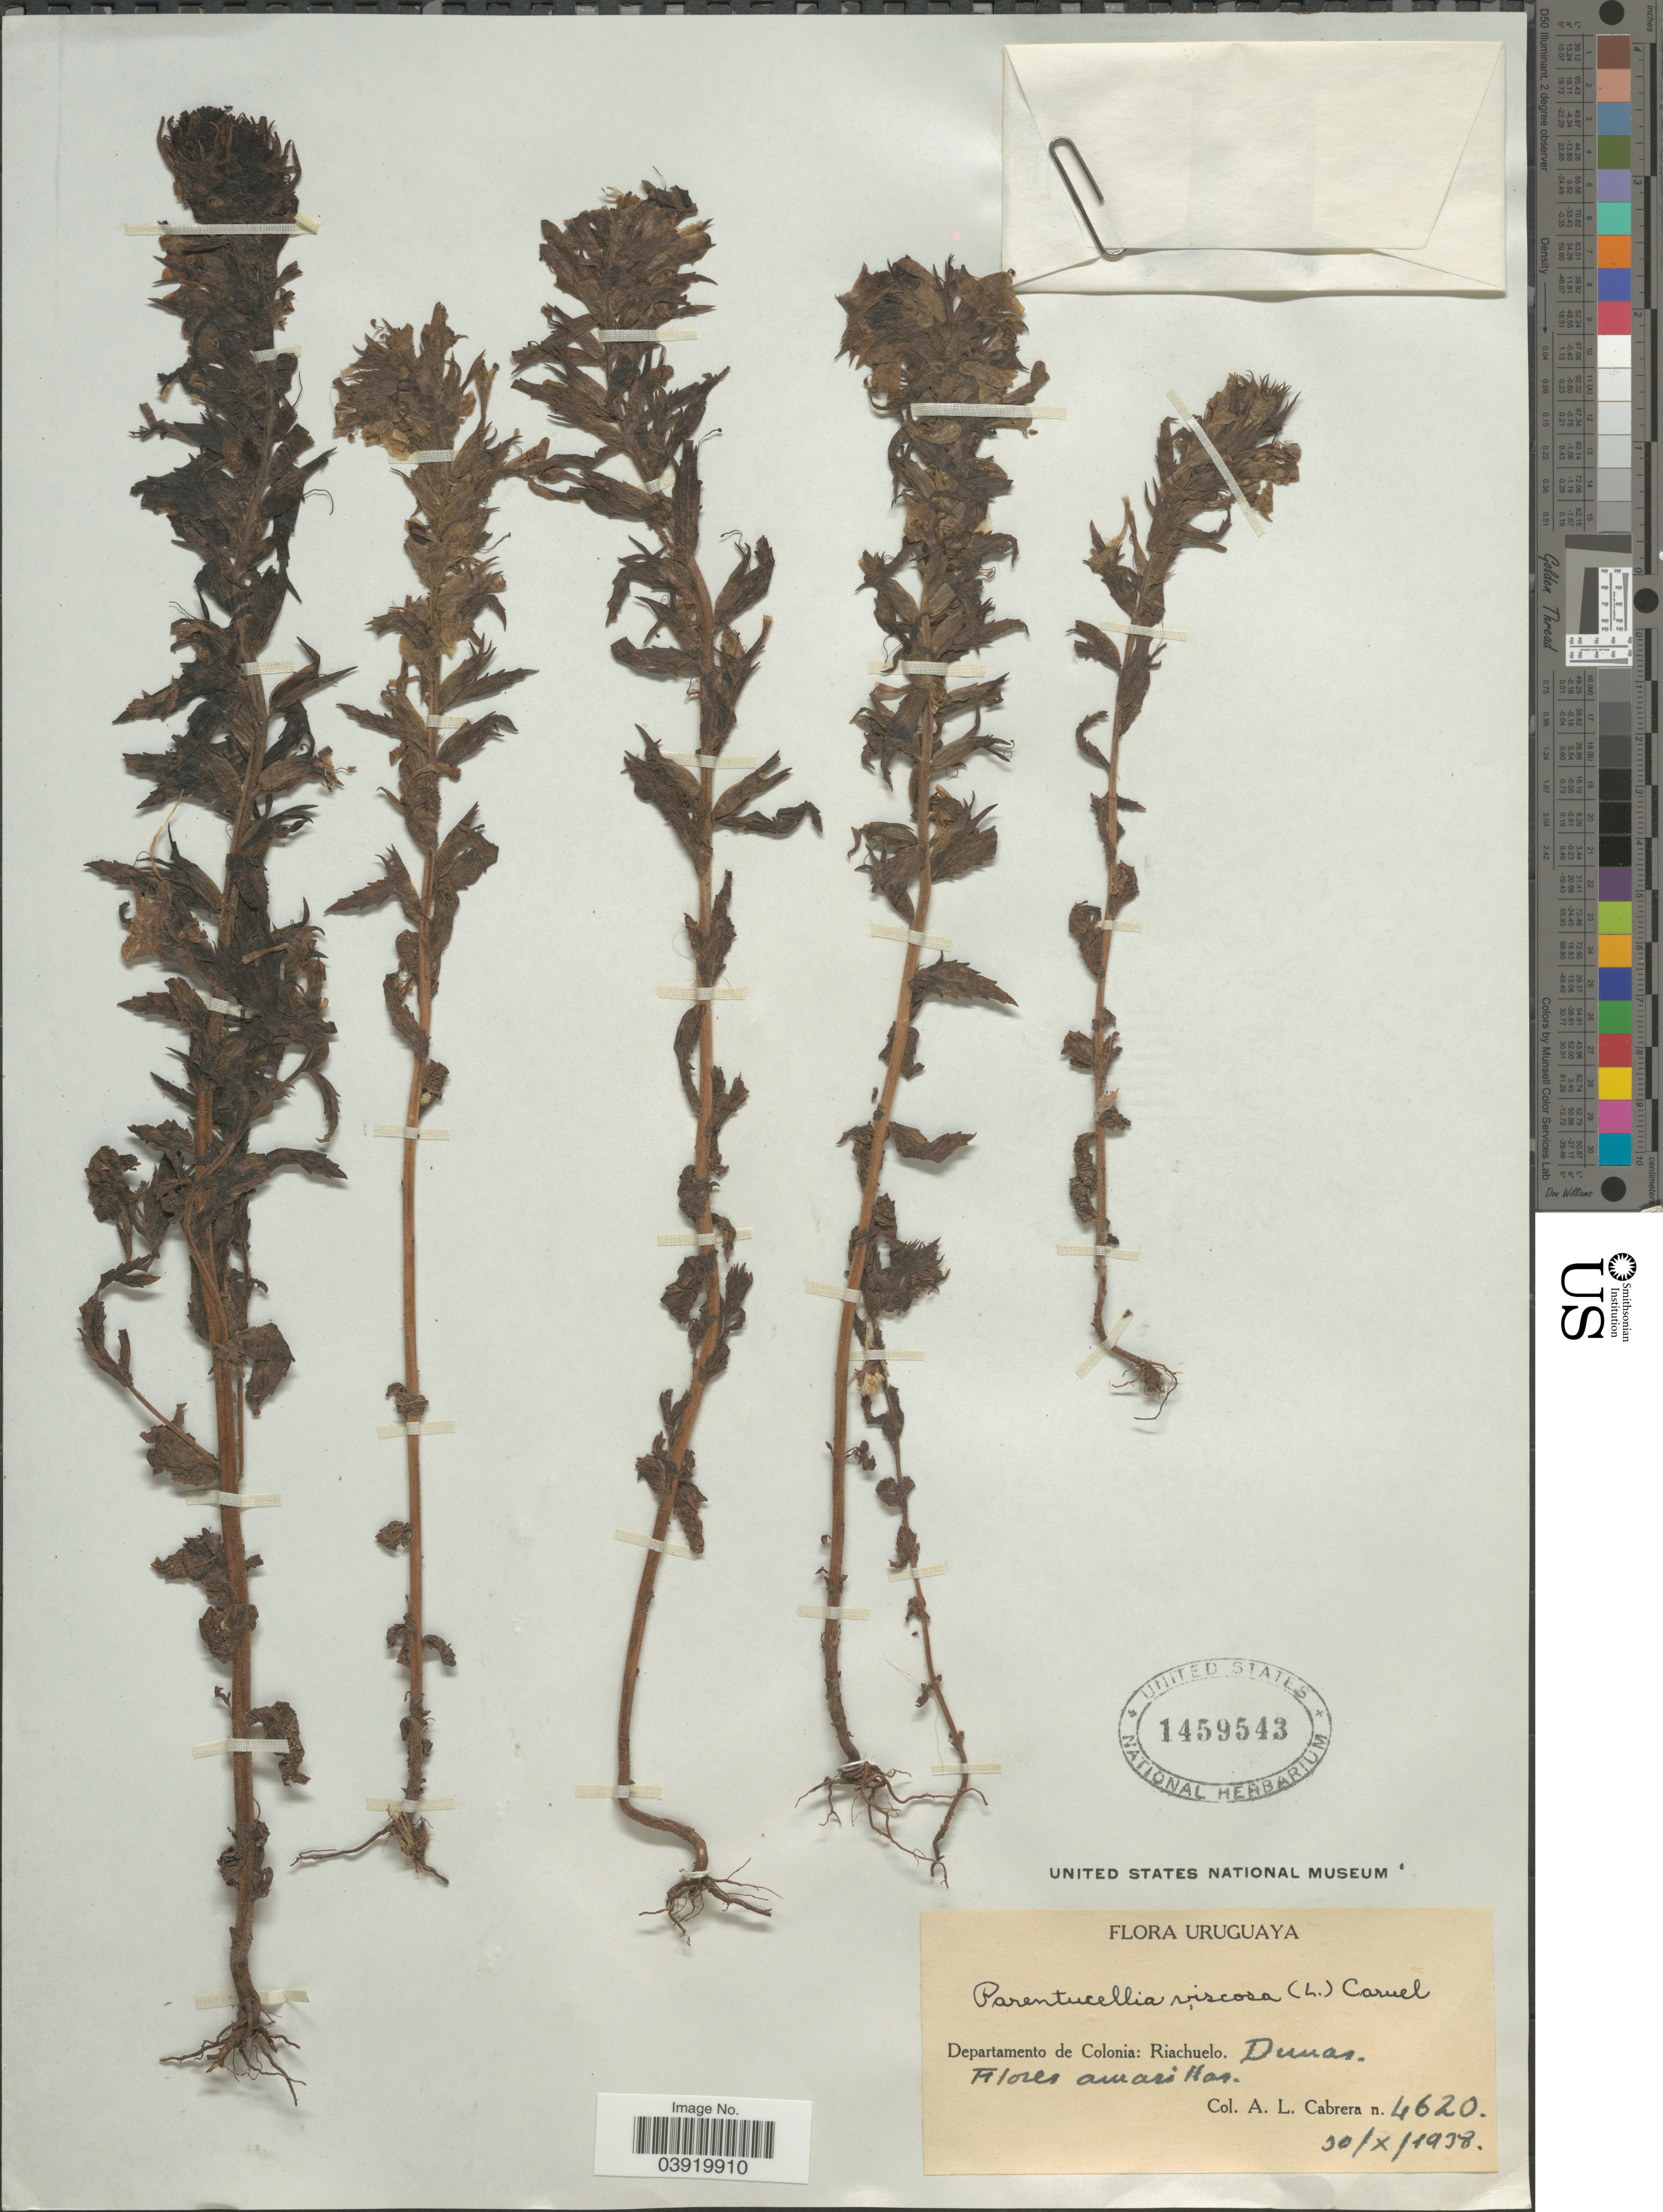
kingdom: Plantae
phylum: Tracheophyta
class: Magnoliopsida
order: Lamiales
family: Orobanchaceae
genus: Parentucellia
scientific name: Parentucellia viscosa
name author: (L.) Caruel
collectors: A. L. Cabrera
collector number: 4620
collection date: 1938-10-30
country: Uruguay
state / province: Colonia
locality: Departamento de Colonia: Riachuelo. Dunas.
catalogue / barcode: US 1459543